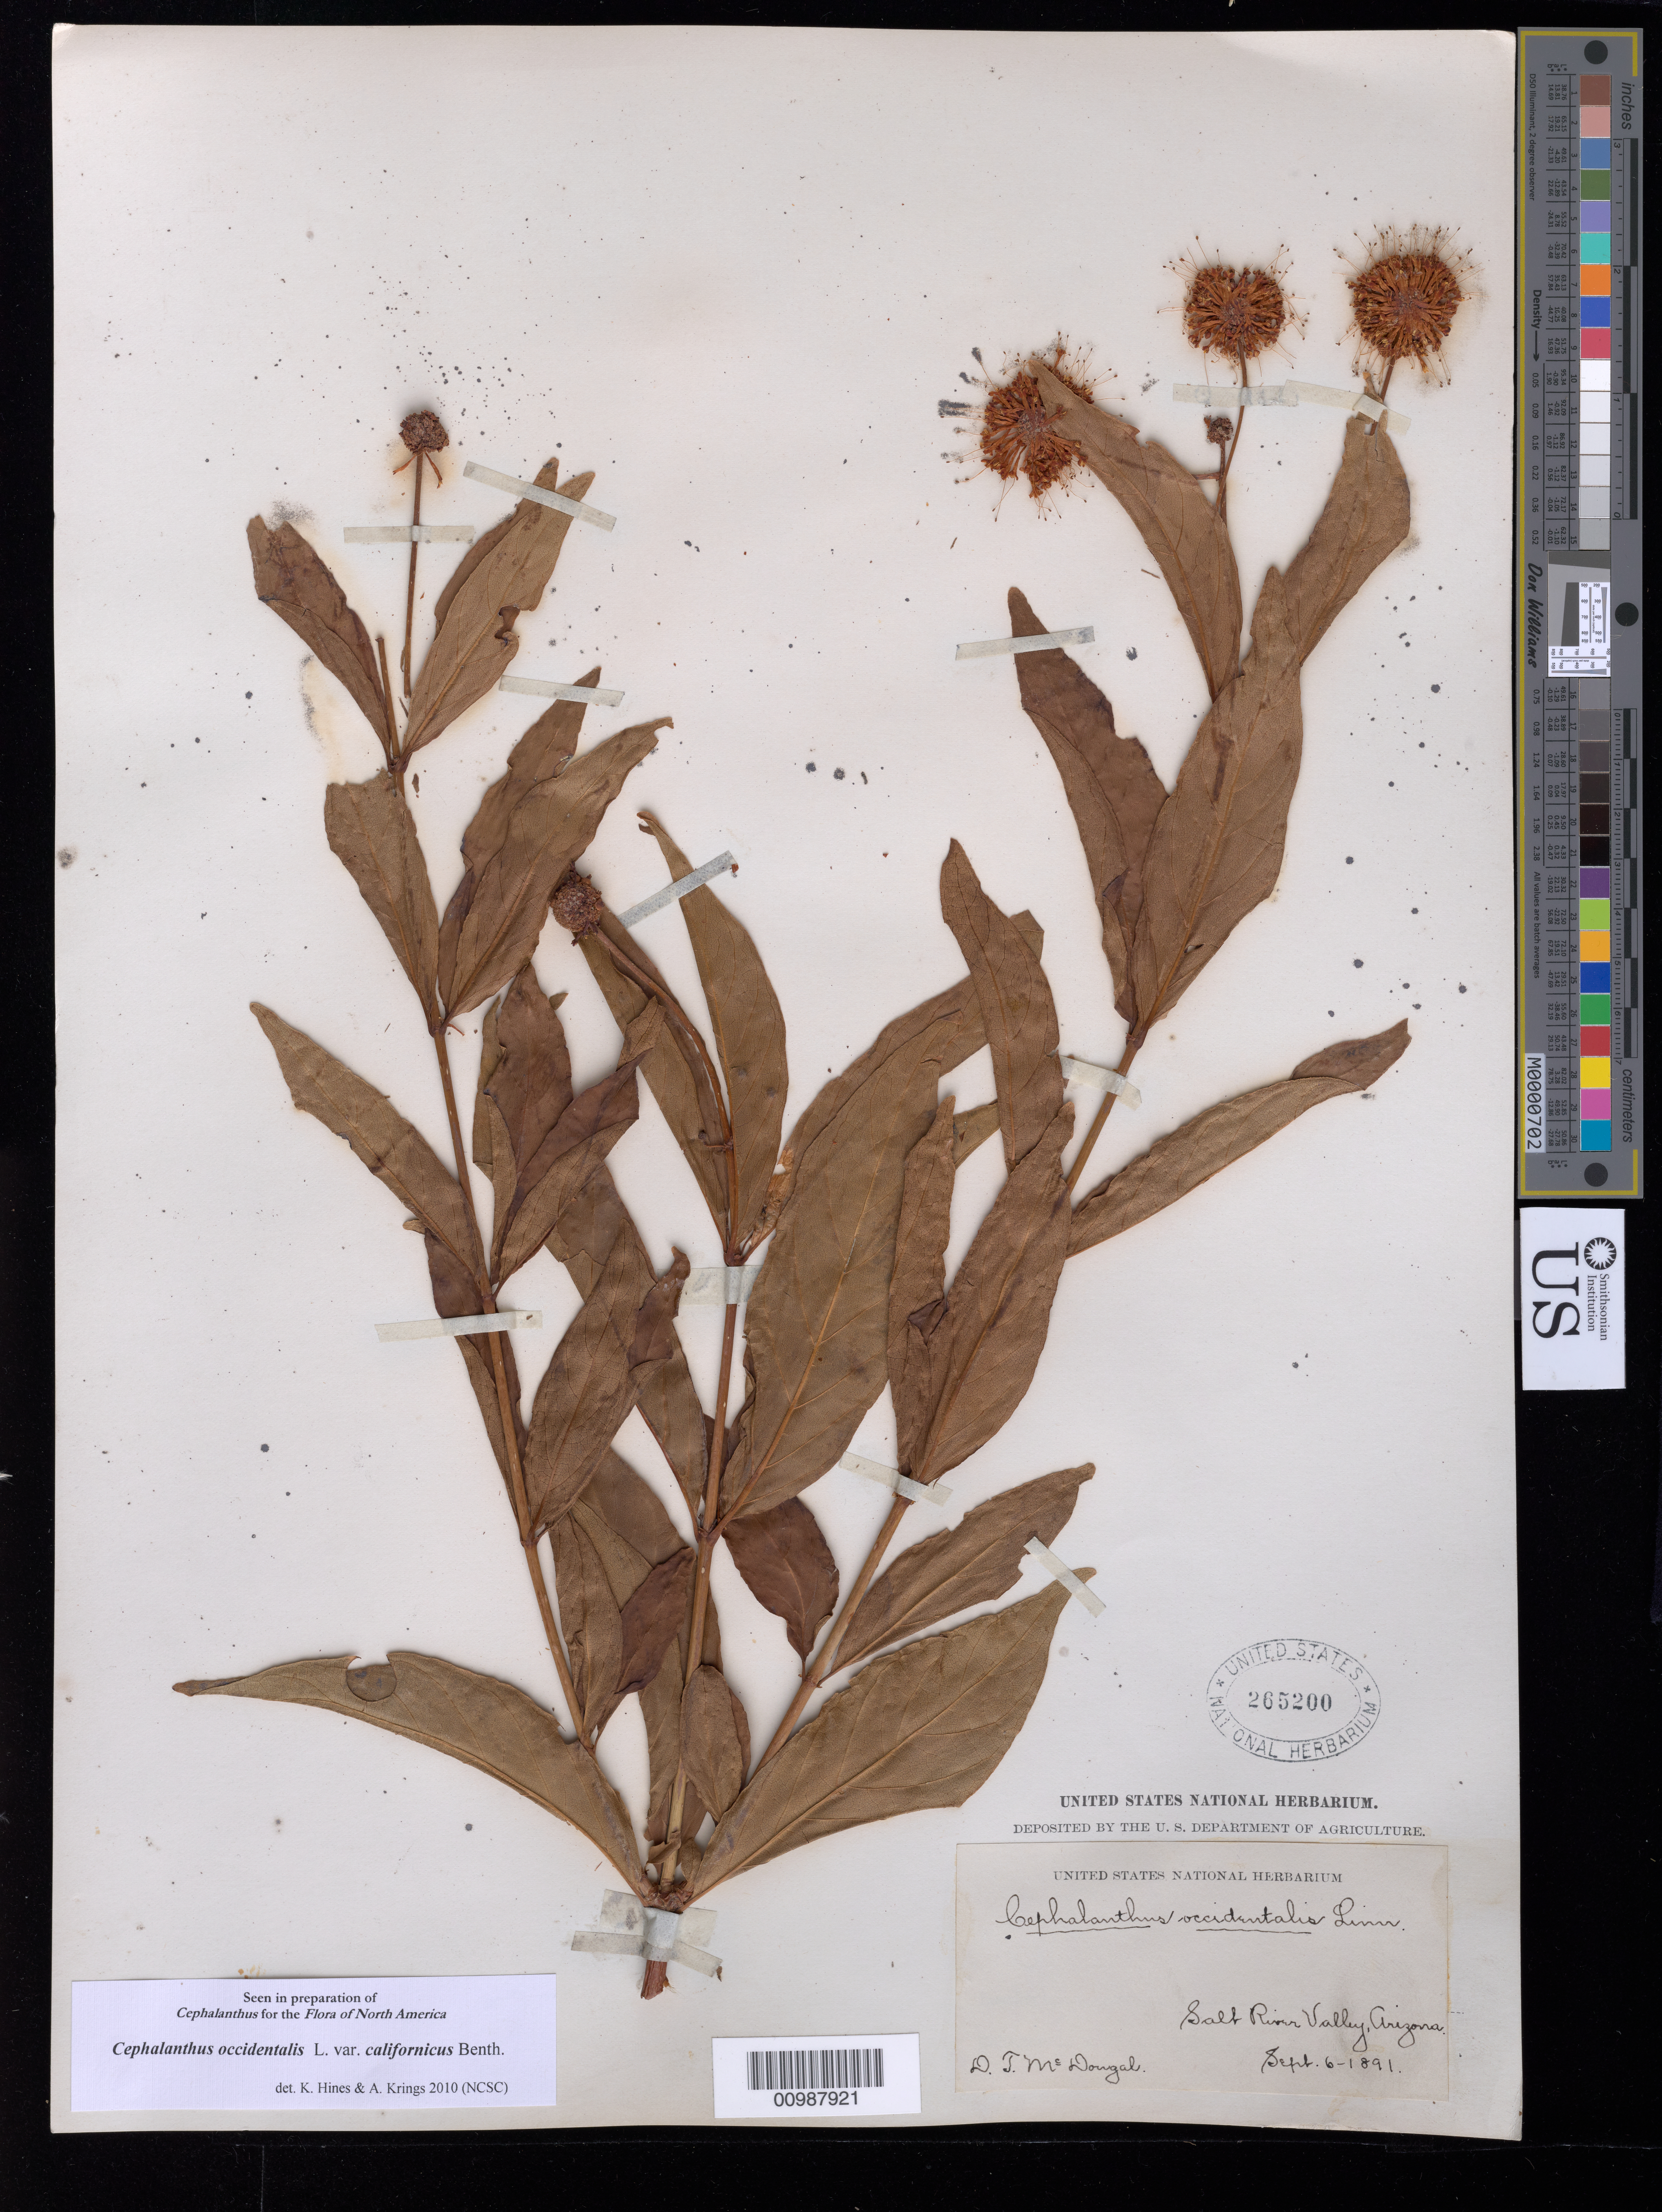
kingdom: Plantae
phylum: Tracheophyta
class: Magnoliopsida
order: Gentianales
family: Rubiaceae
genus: Cephalanthus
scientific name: Cephalanthus occidentalis var. californicus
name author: Benth.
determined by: Hines, K.; Krings, A.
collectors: D. T. MacDougal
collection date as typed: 06 Sep 1891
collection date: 1891-09-06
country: United States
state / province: Arizona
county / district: Gila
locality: Salt River Valley.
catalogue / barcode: US 265200